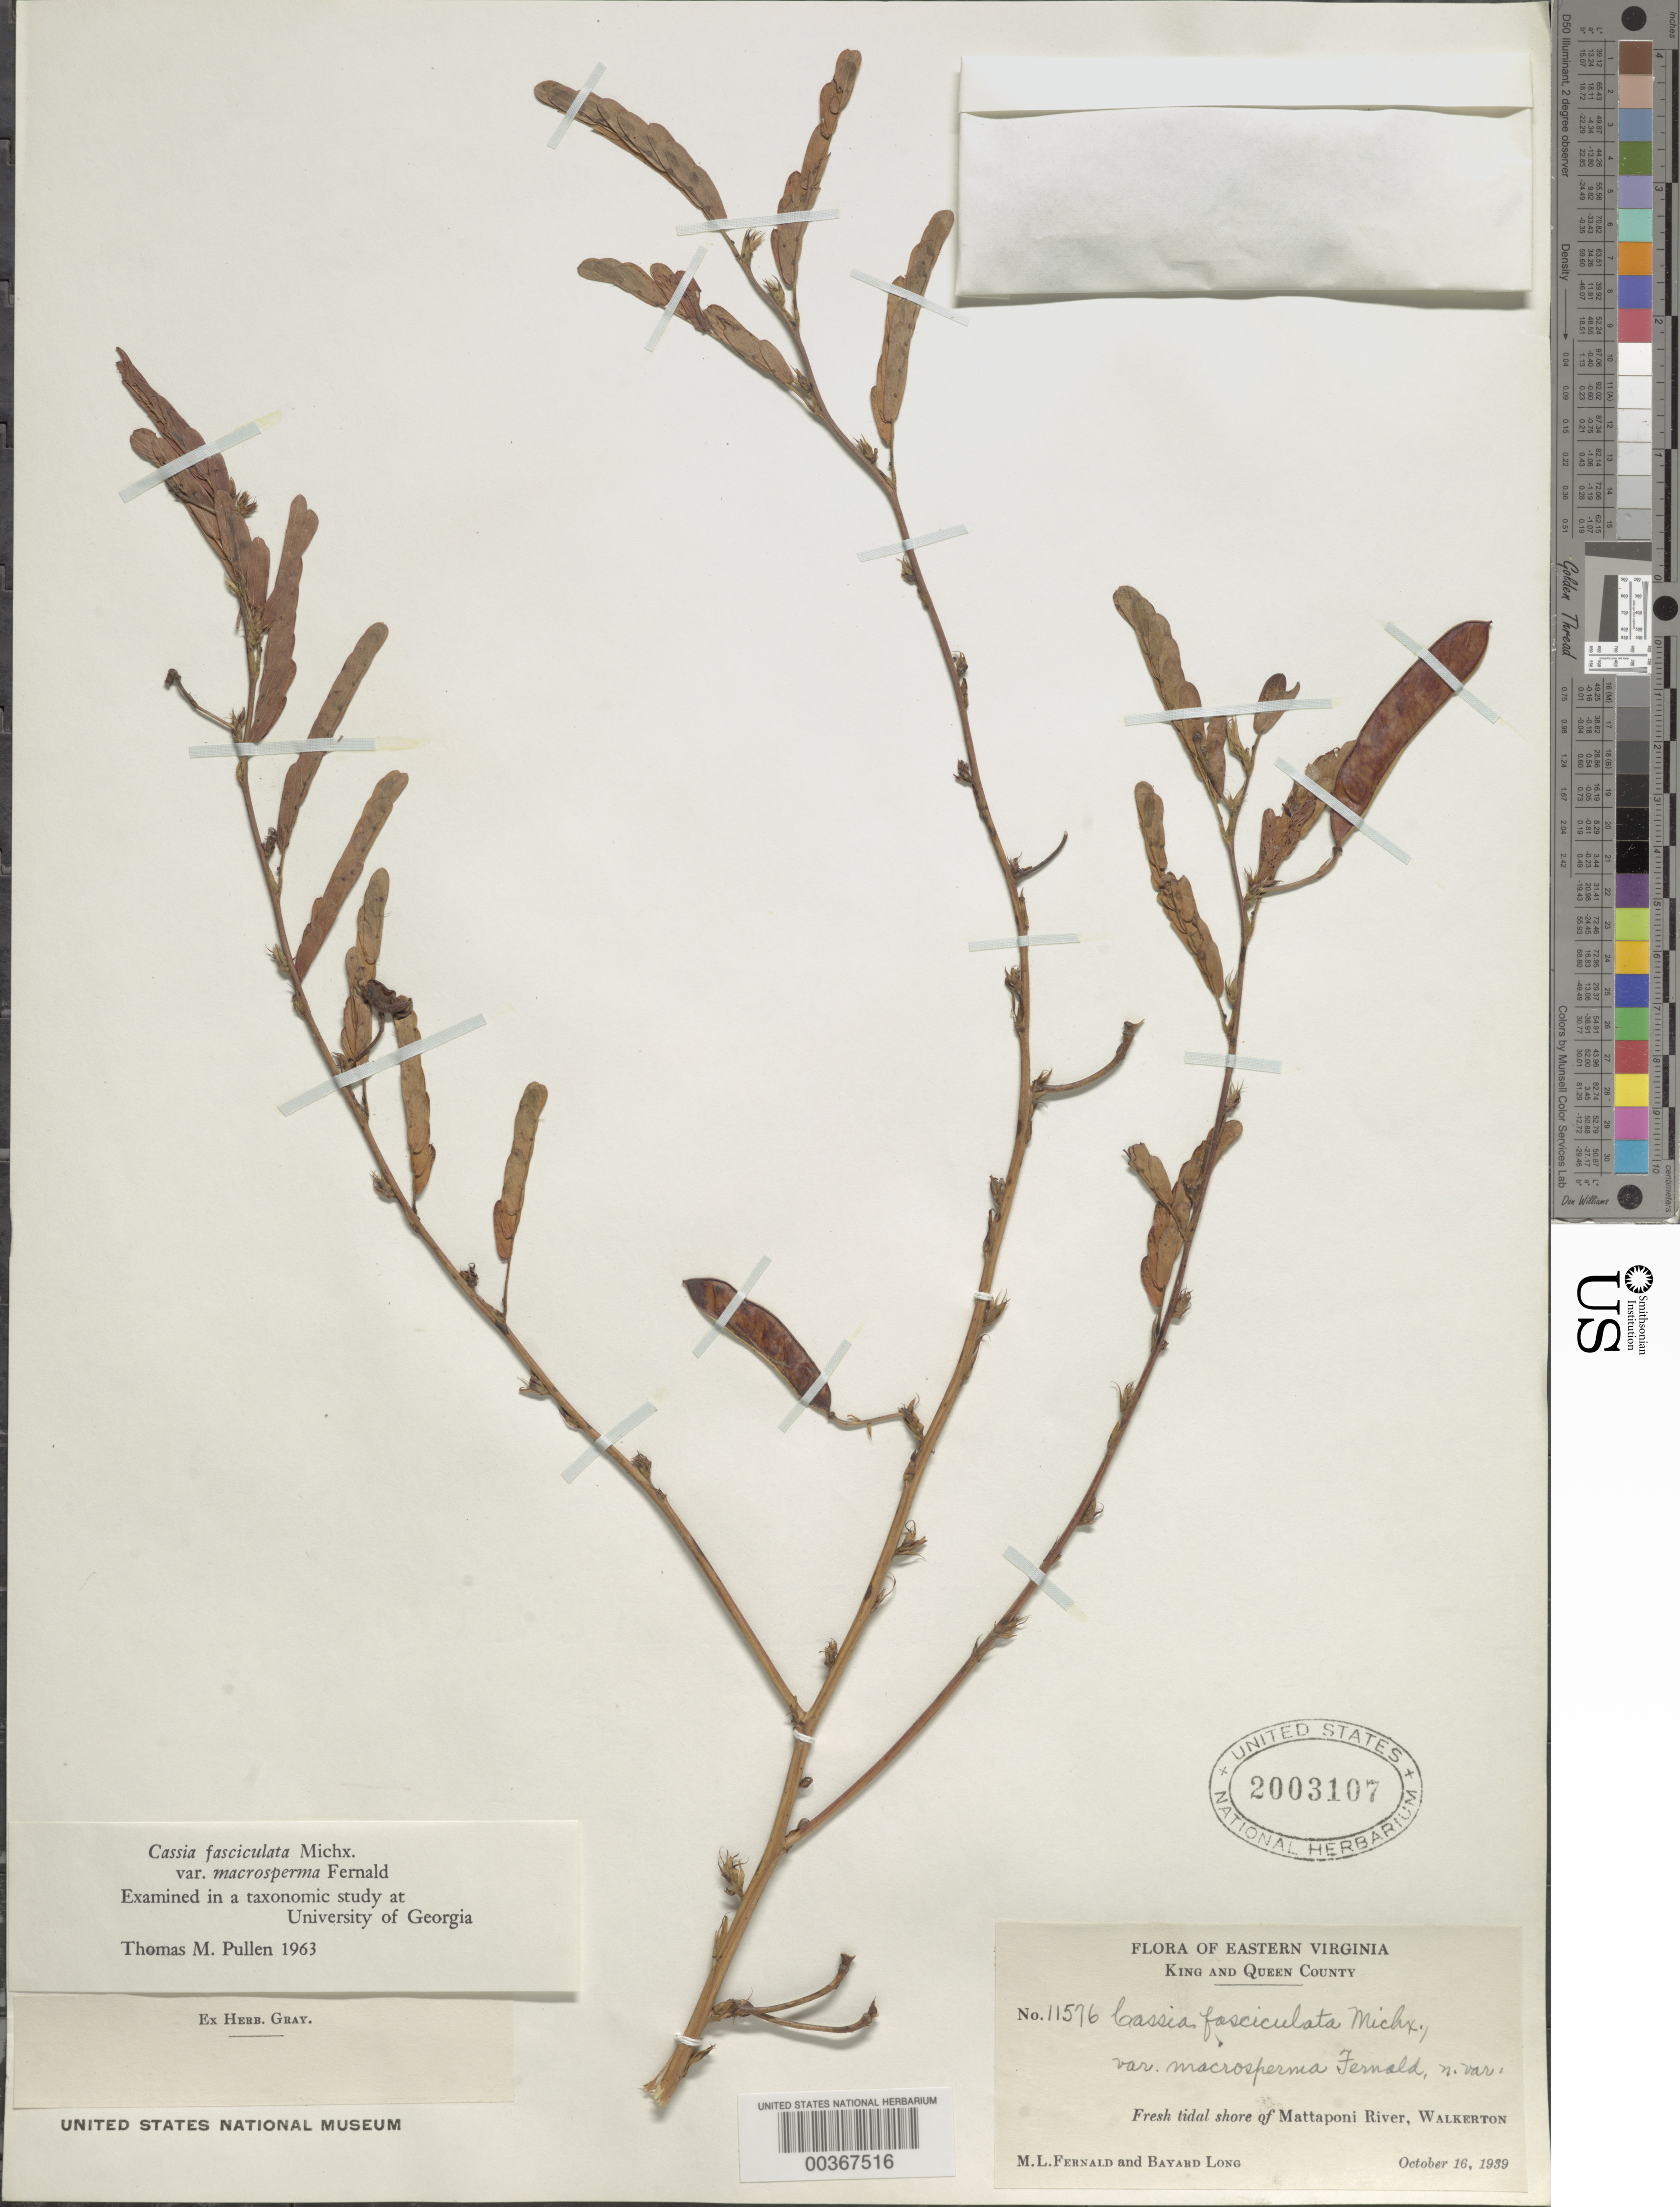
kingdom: Plantae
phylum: Tracheophyta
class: Magnoliopsida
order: Fabales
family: Fabaceae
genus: Chamaecrista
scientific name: Chamaecrista fasciculata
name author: (Michx.) Greene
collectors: M. L. Fernald & B. H. Long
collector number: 11576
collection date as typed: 16 Oct 1939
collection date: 1939-10-16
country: United States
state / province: Virginia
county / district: King and Queen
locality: Mattaponi river, walkerton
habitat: Fresh tidal shore of river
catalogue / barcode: US 2003107